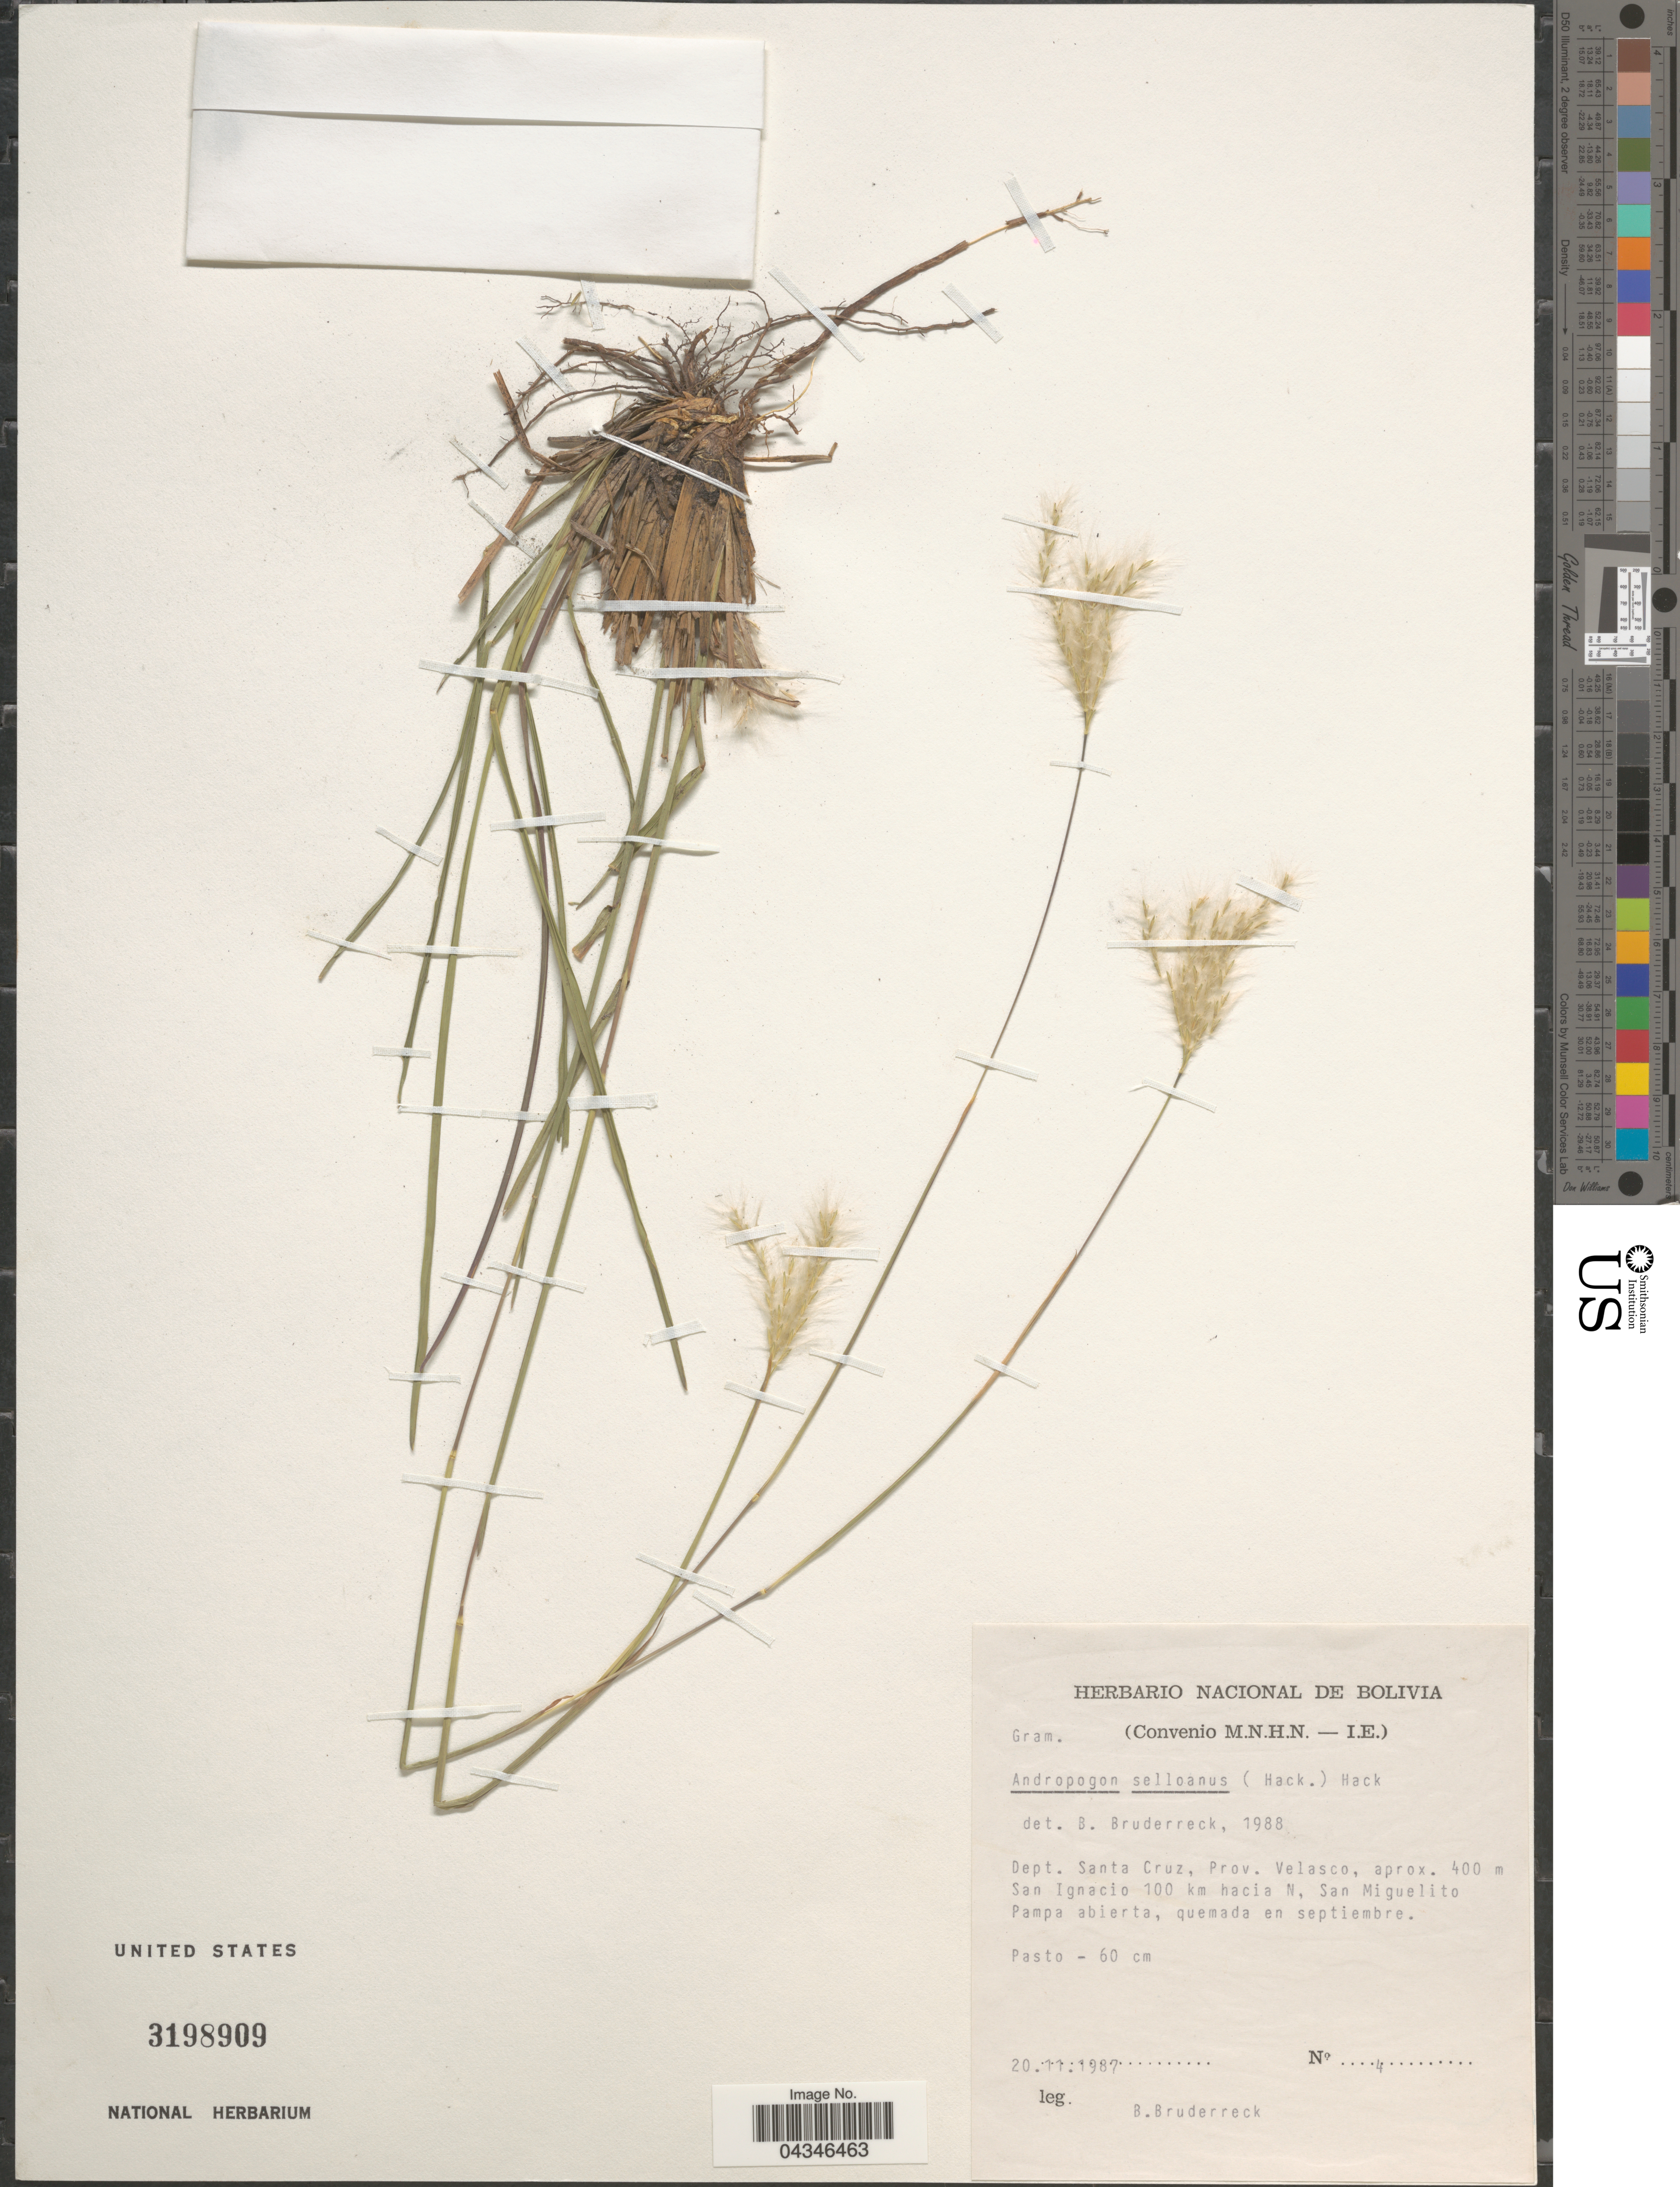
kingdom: Plantae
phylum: Tracheophyta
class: Liliopsida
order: Poales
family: Poaceae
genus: Andropogon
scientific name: Andropogon selloanus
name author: (Hack.) Hack.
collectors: B. Bruderreck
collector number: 4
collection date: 1987-11-20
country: Bolivia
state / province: Santa Cruz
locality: Dept. Santa Cruz, Prov. Velasco. San Ignacio 100 km hacia N. San Miguelito.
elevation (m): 400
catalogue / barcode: US 3198909